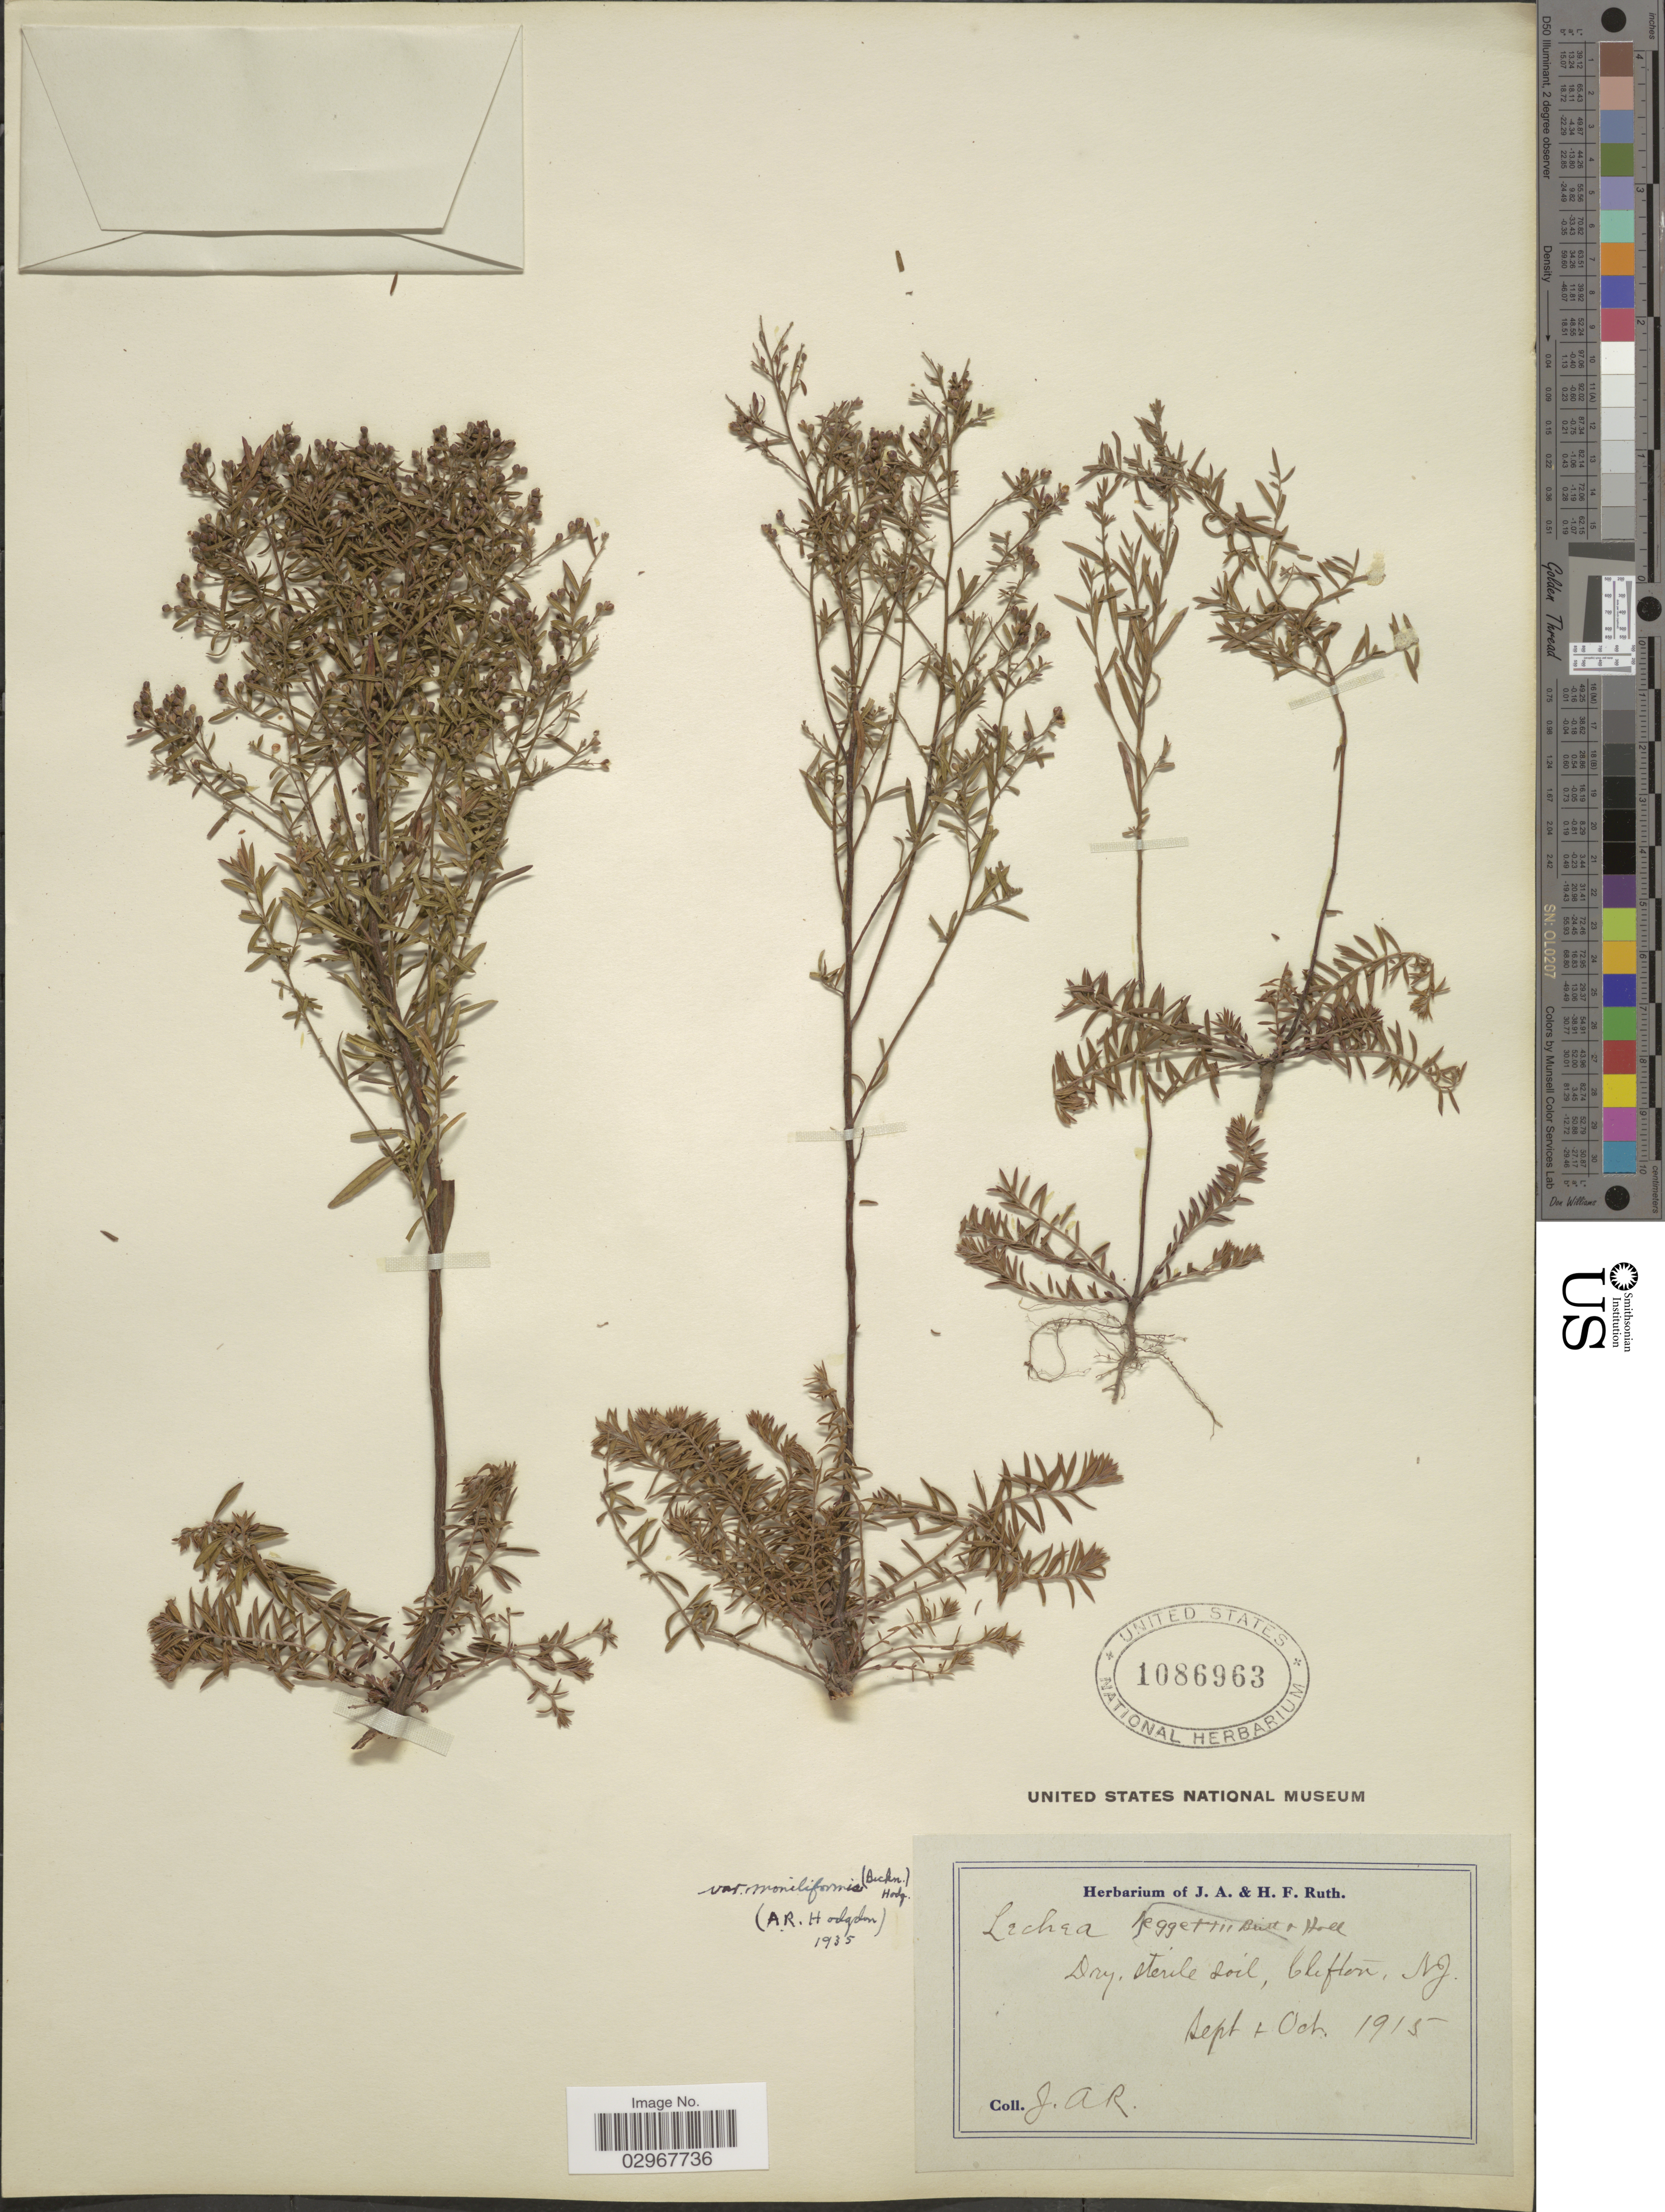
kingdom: Plantae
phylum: Tracheophyta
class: Magnoliopsida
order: Malvales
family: Cistaceae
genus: Lechea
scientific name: Lechea leggettii var. moniliformis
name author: (E.P. Bicknell) Hodgdon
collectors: J. Ruth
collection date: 1915-09/1915-10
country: United States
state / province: New Jersey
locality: Clifton, NJ.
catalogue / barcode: US 1086963